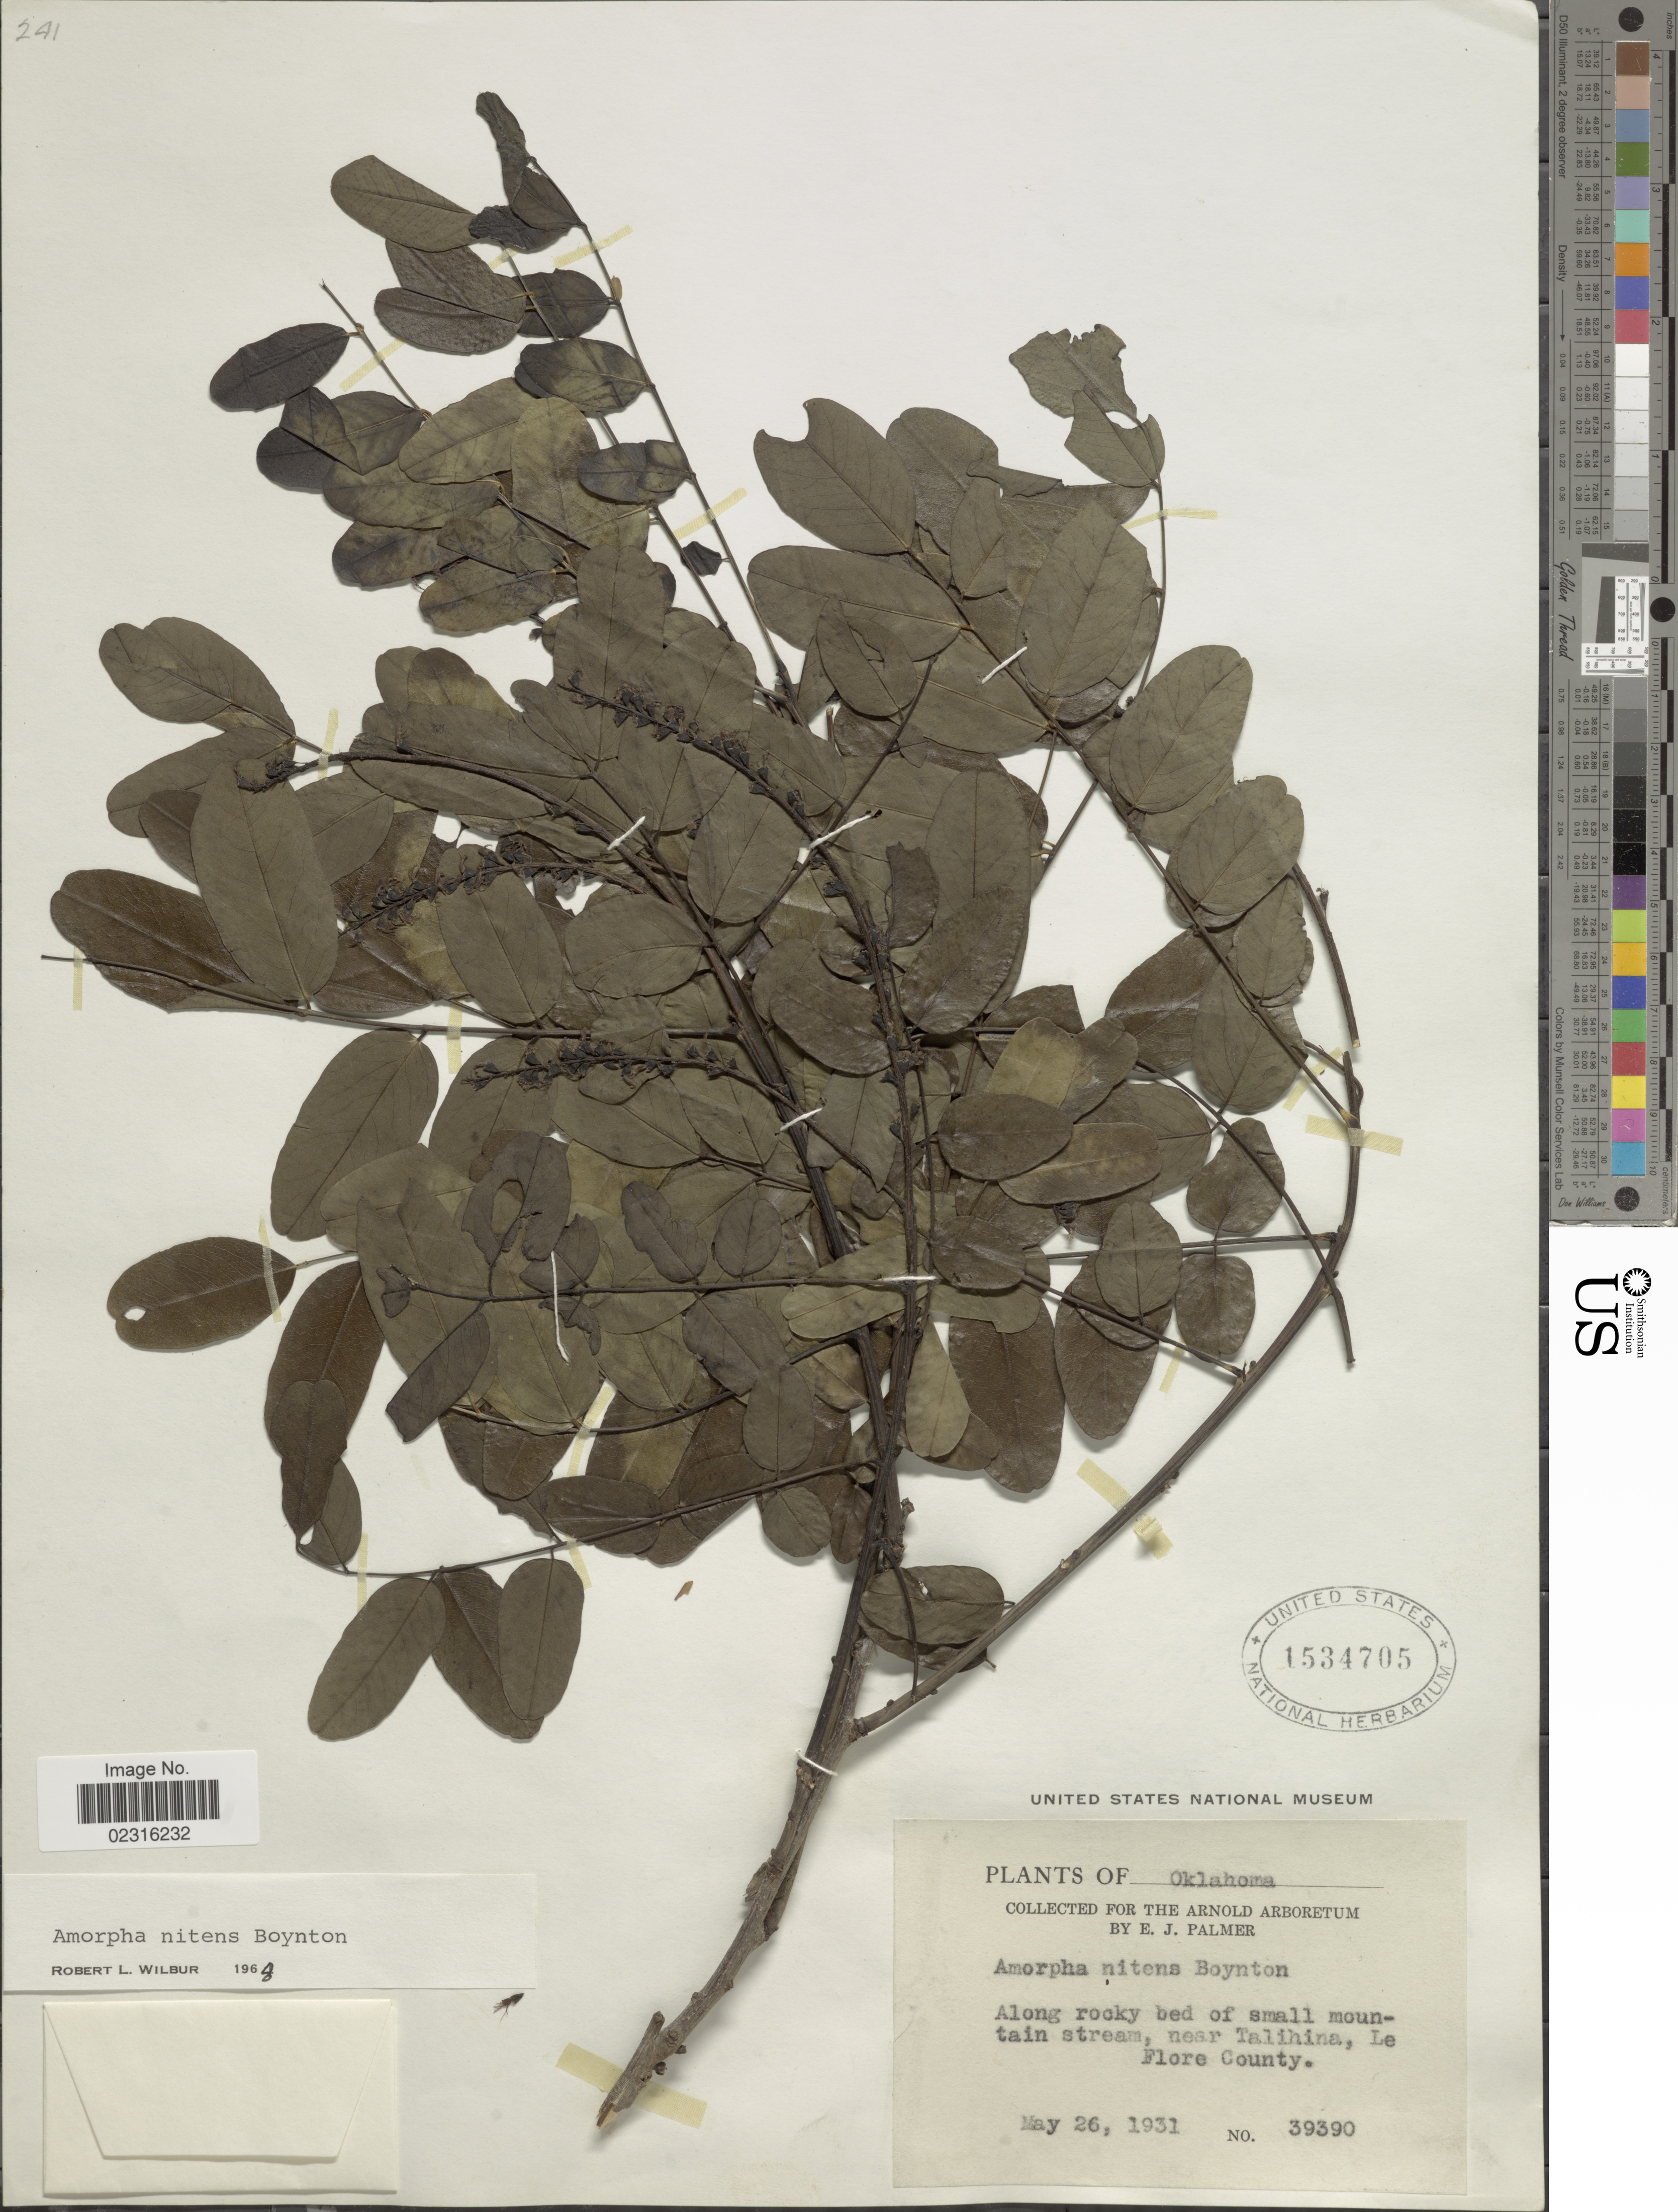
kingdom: Plantae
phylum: Tracheophyta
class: Magnoliopsida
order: Fabales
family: Fabaceae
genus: Amorpha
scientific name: Amorpha nitens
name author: F.E. Boynton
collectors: E. J. Palmer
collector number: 39390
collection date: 1931-05-26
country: United States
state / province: Oklahoma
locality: Along rocky bed of small mountain stream, near Talihna, Le Flore County.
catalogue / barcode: US 1534705